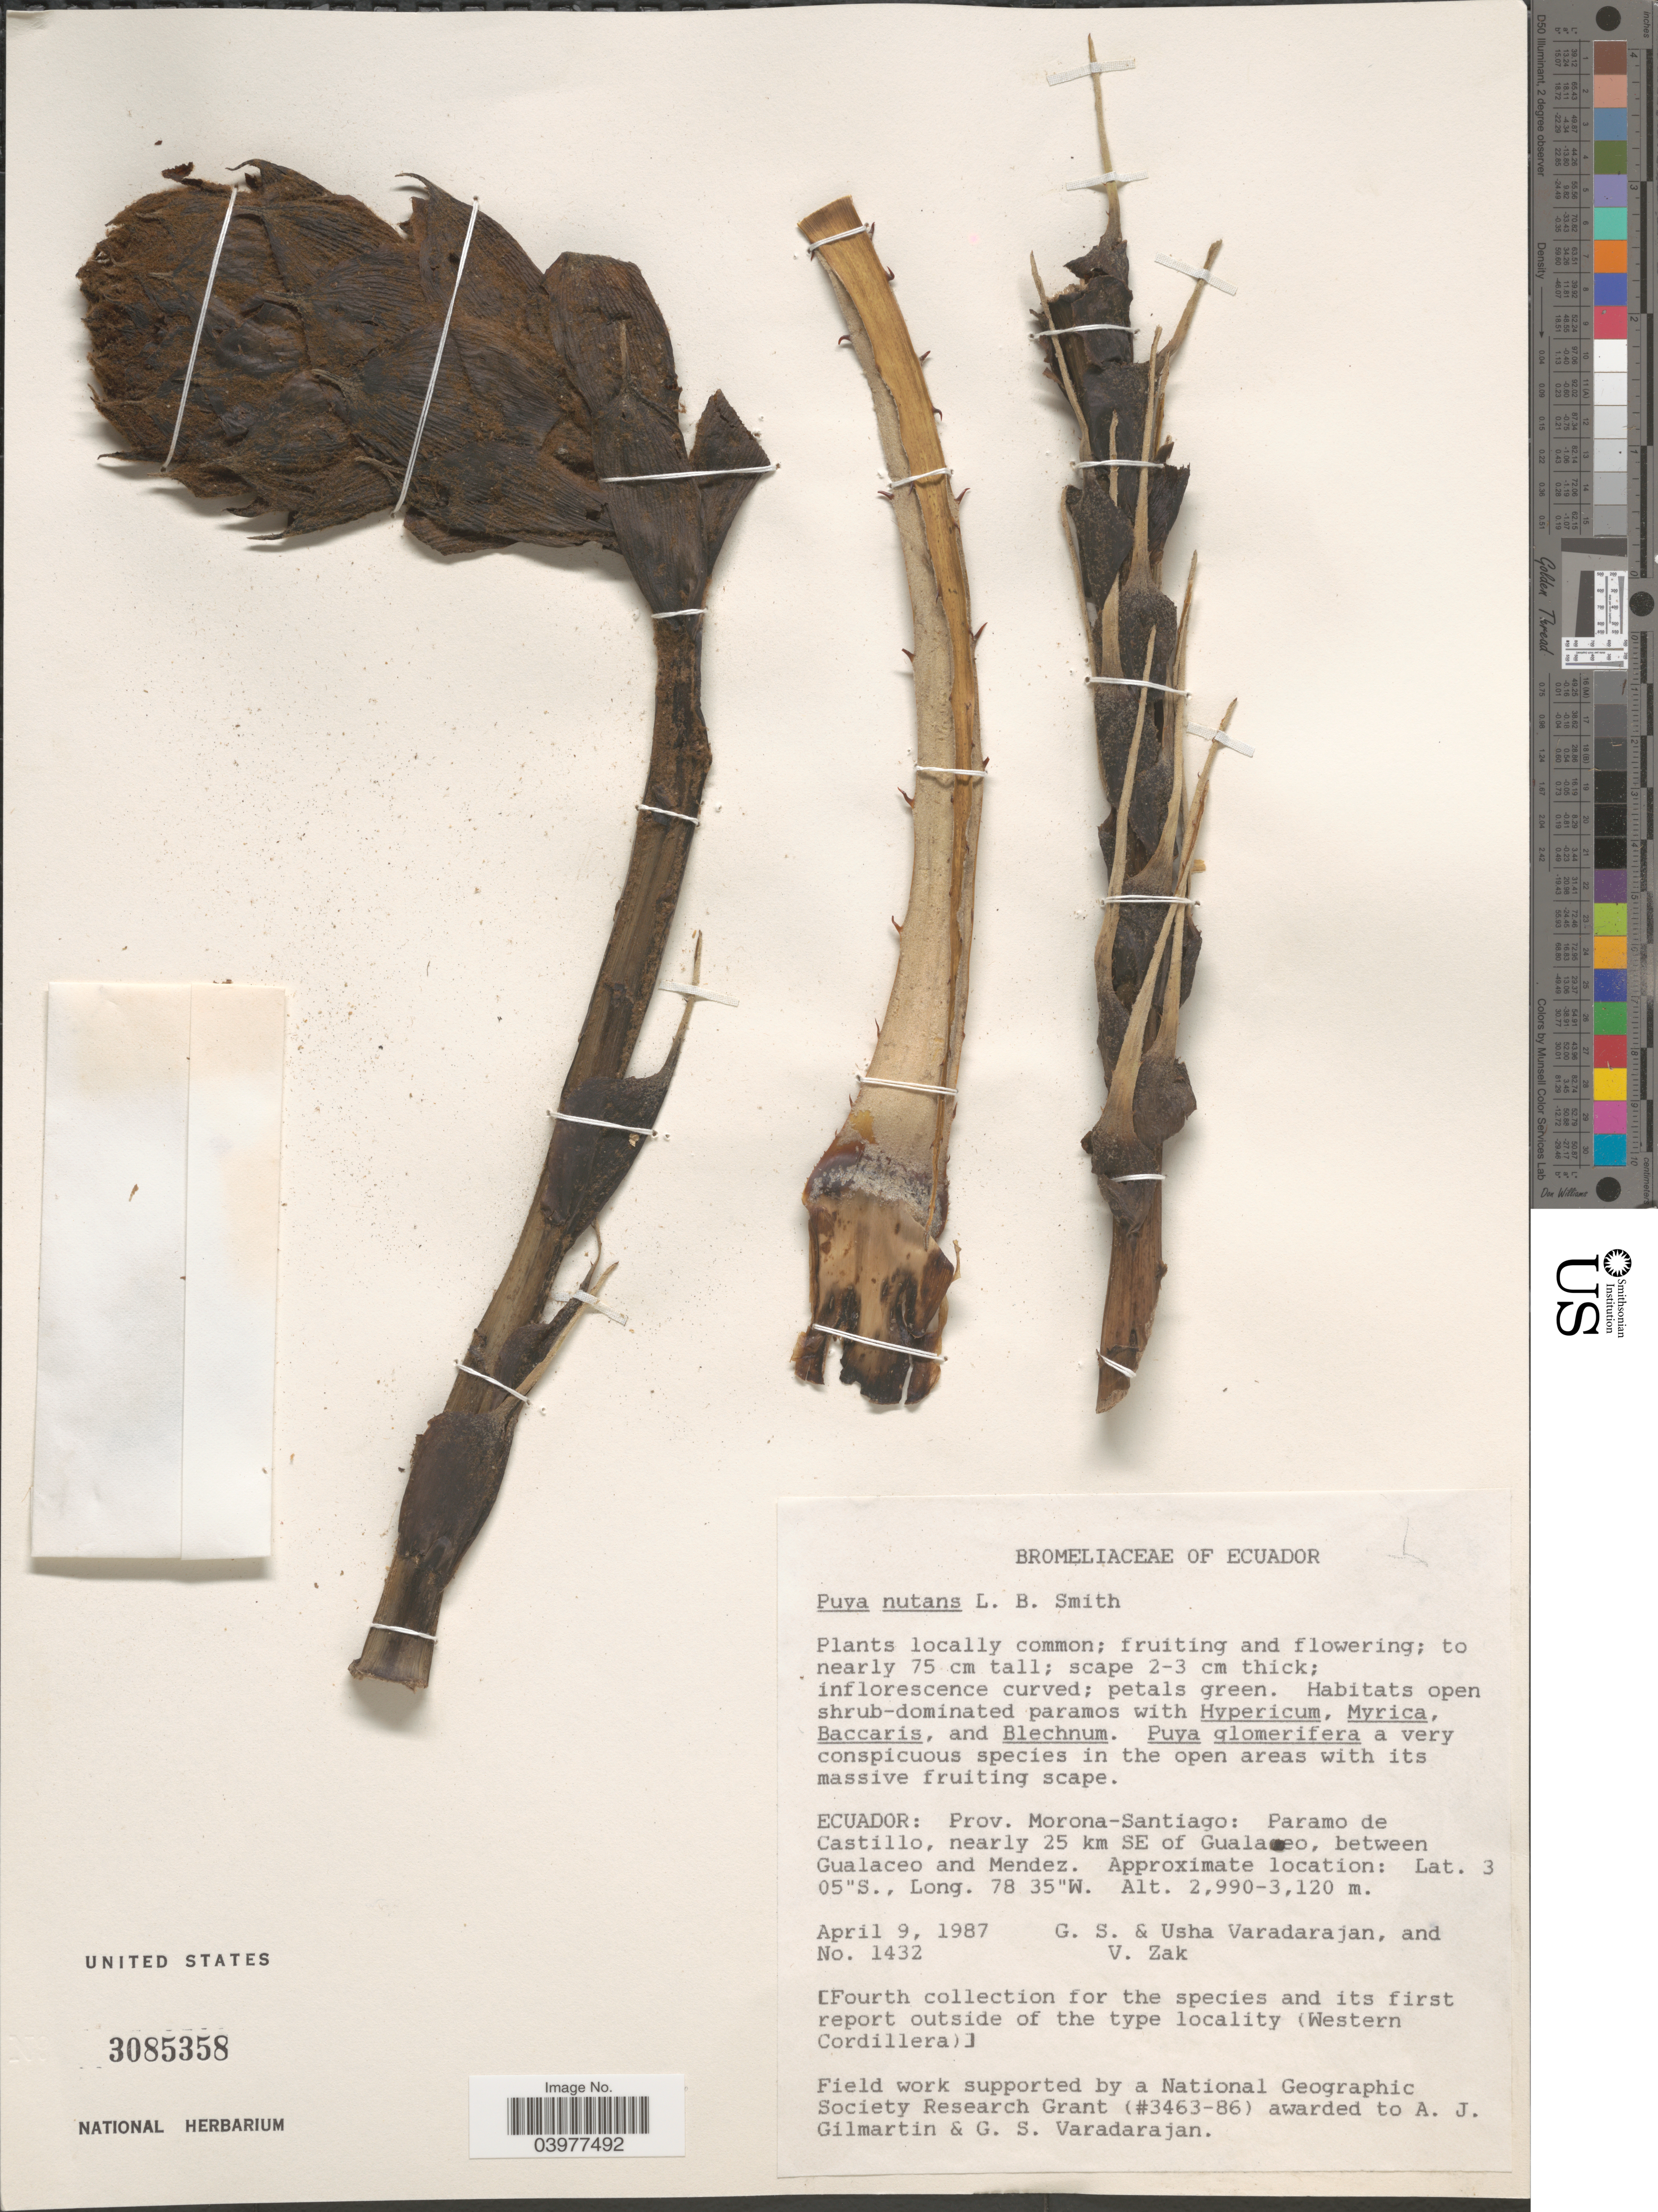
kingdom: Plantae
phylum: Tracheophyta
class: Liliopsida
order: Poales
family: Bromeliaceae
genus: Puya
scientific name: Puya nutans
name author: L.B. Sm.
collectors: G. S. Varadarajan, U. Varadarajan & V. Zak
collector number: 1432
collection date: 1987-04-09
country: Ecuador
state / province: Morona-Santiago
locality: Paramo de Castillo, nearly 25 km SE of Gualaceo, between Gualaceo and Mendez.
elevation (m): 2990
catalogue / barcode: US 3085358